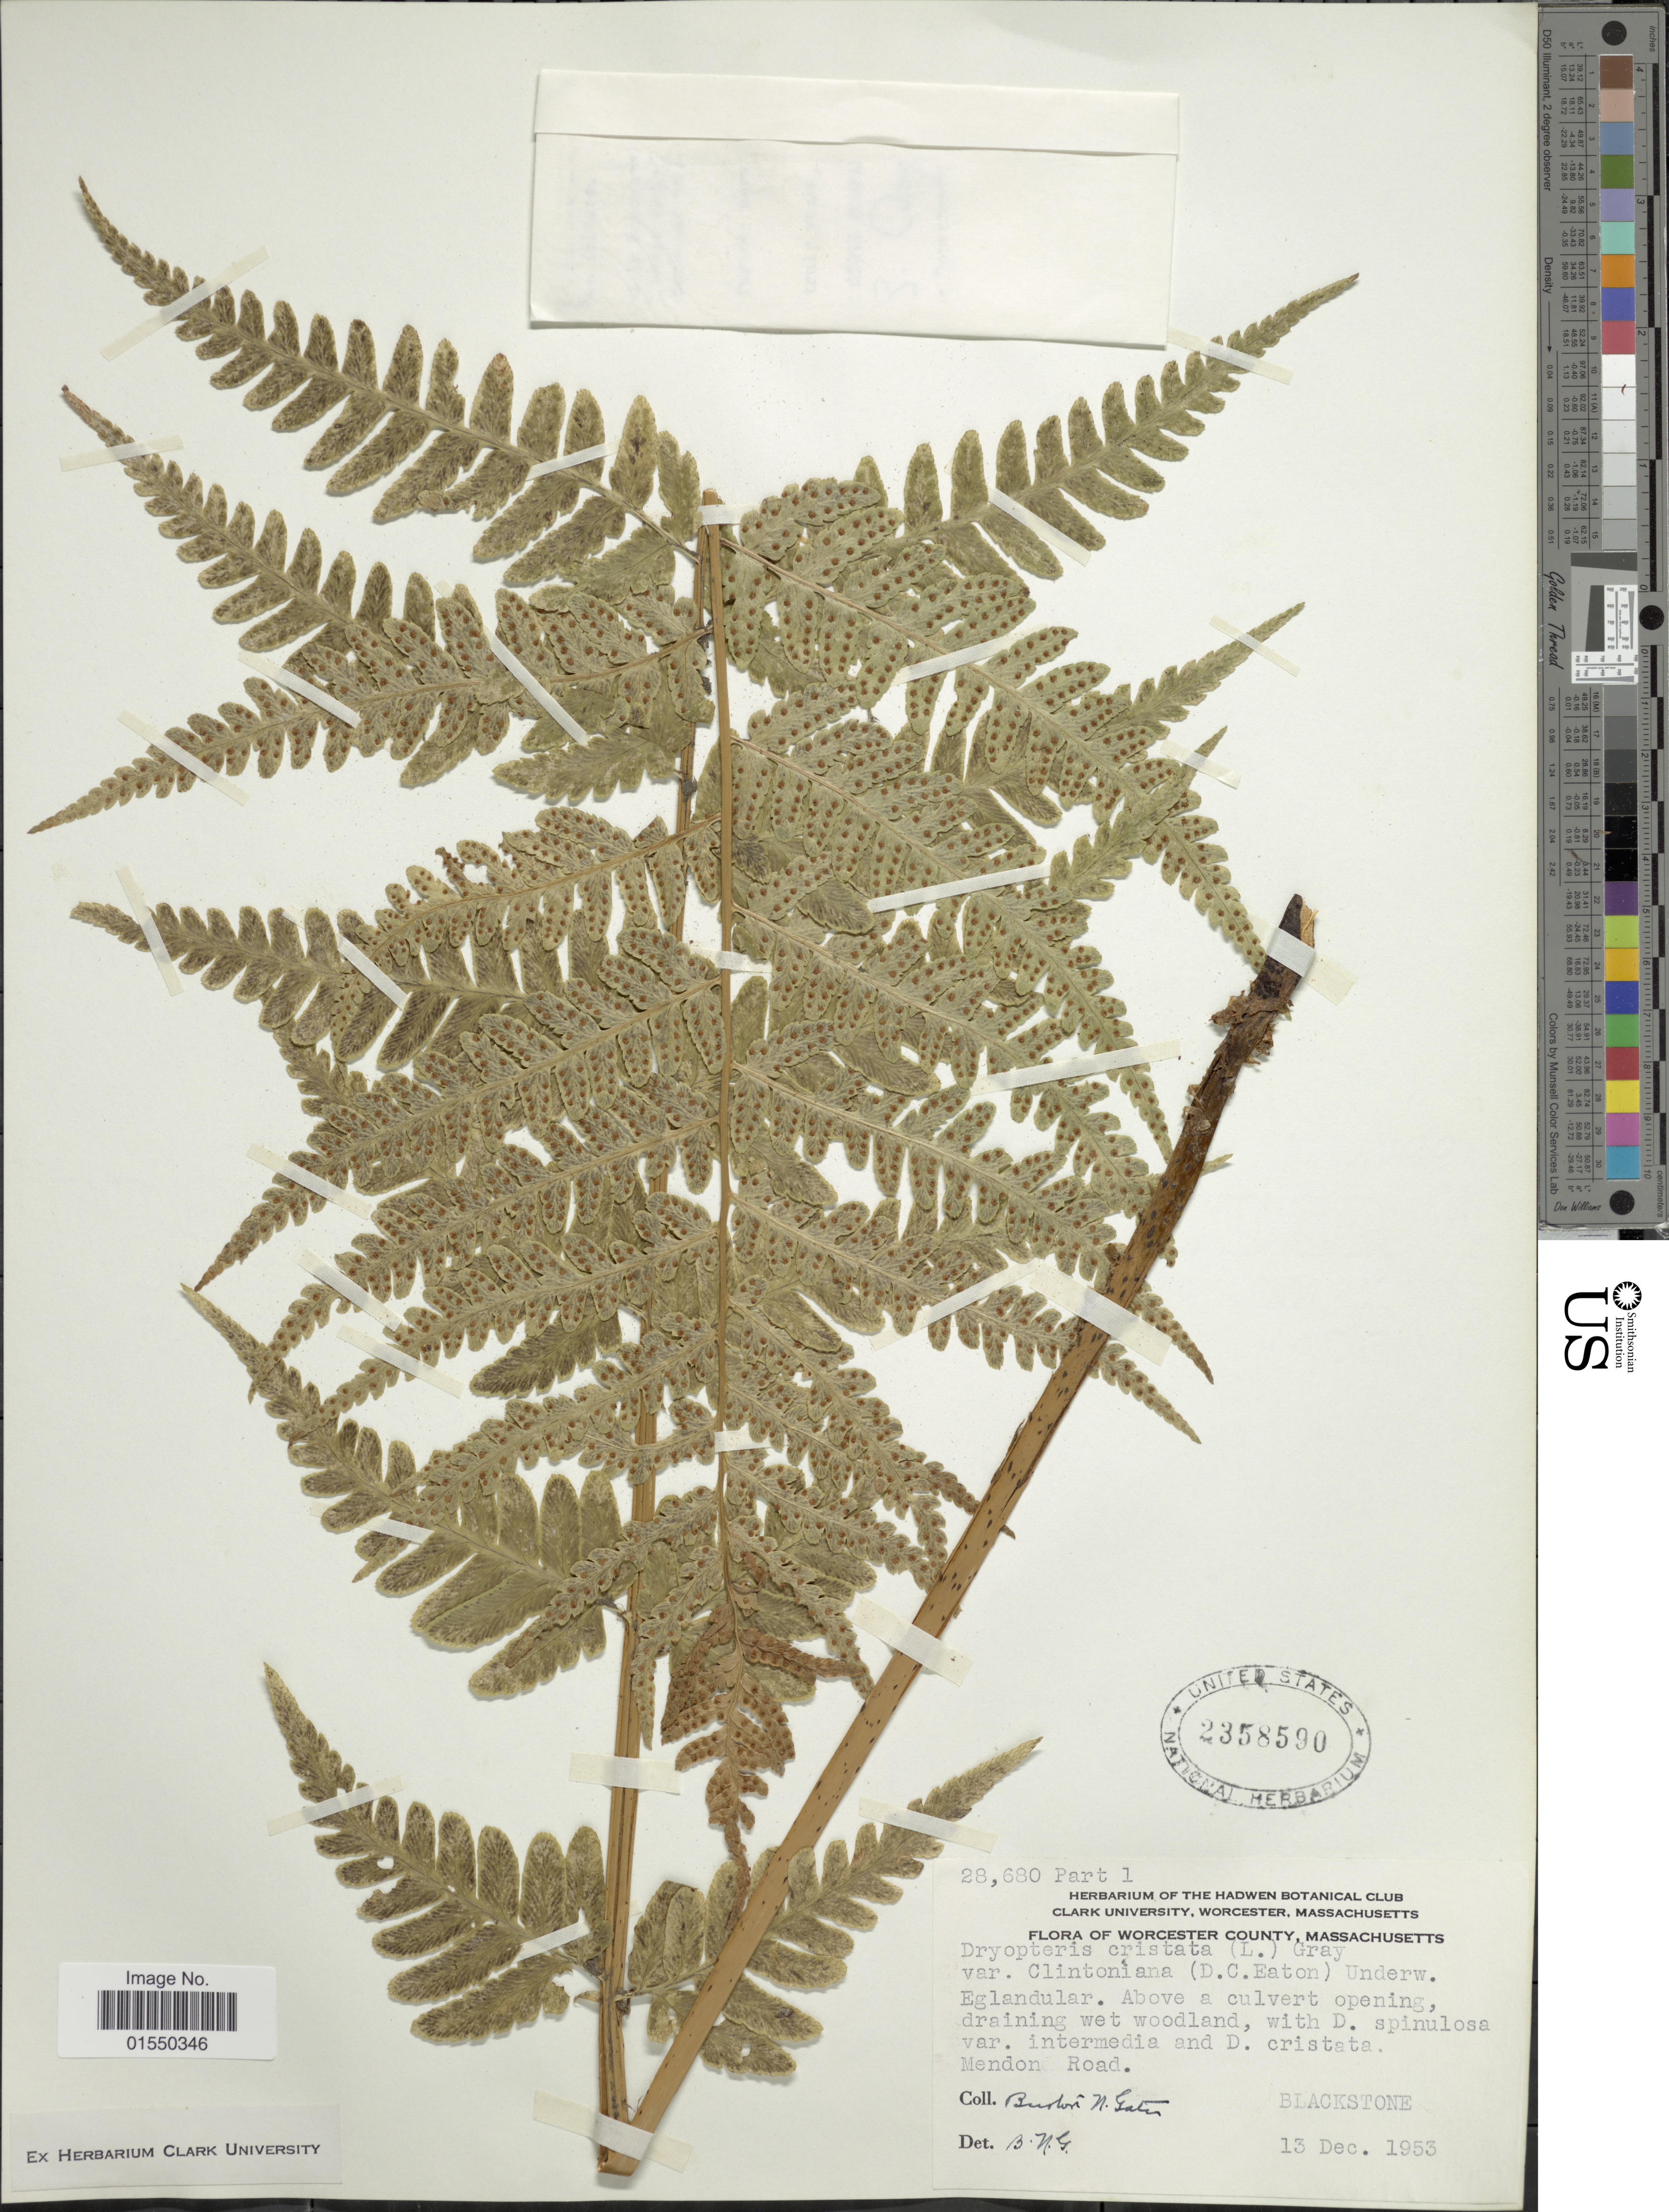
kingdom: Plantae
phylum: Tracheophyta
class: Polypodiopsida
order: Polypodiales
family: Dryopteridaceae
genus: Dryopteris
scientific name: Dryopteris clintoniana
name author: (D.C. Eaton) Dowell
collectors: B. N. Gates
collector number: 28680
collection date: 1953-12-13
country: United States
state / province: Massachusetts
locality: Worcester County, Massachusetts, Mendon Road, Blackstone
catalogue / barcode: US 2358590